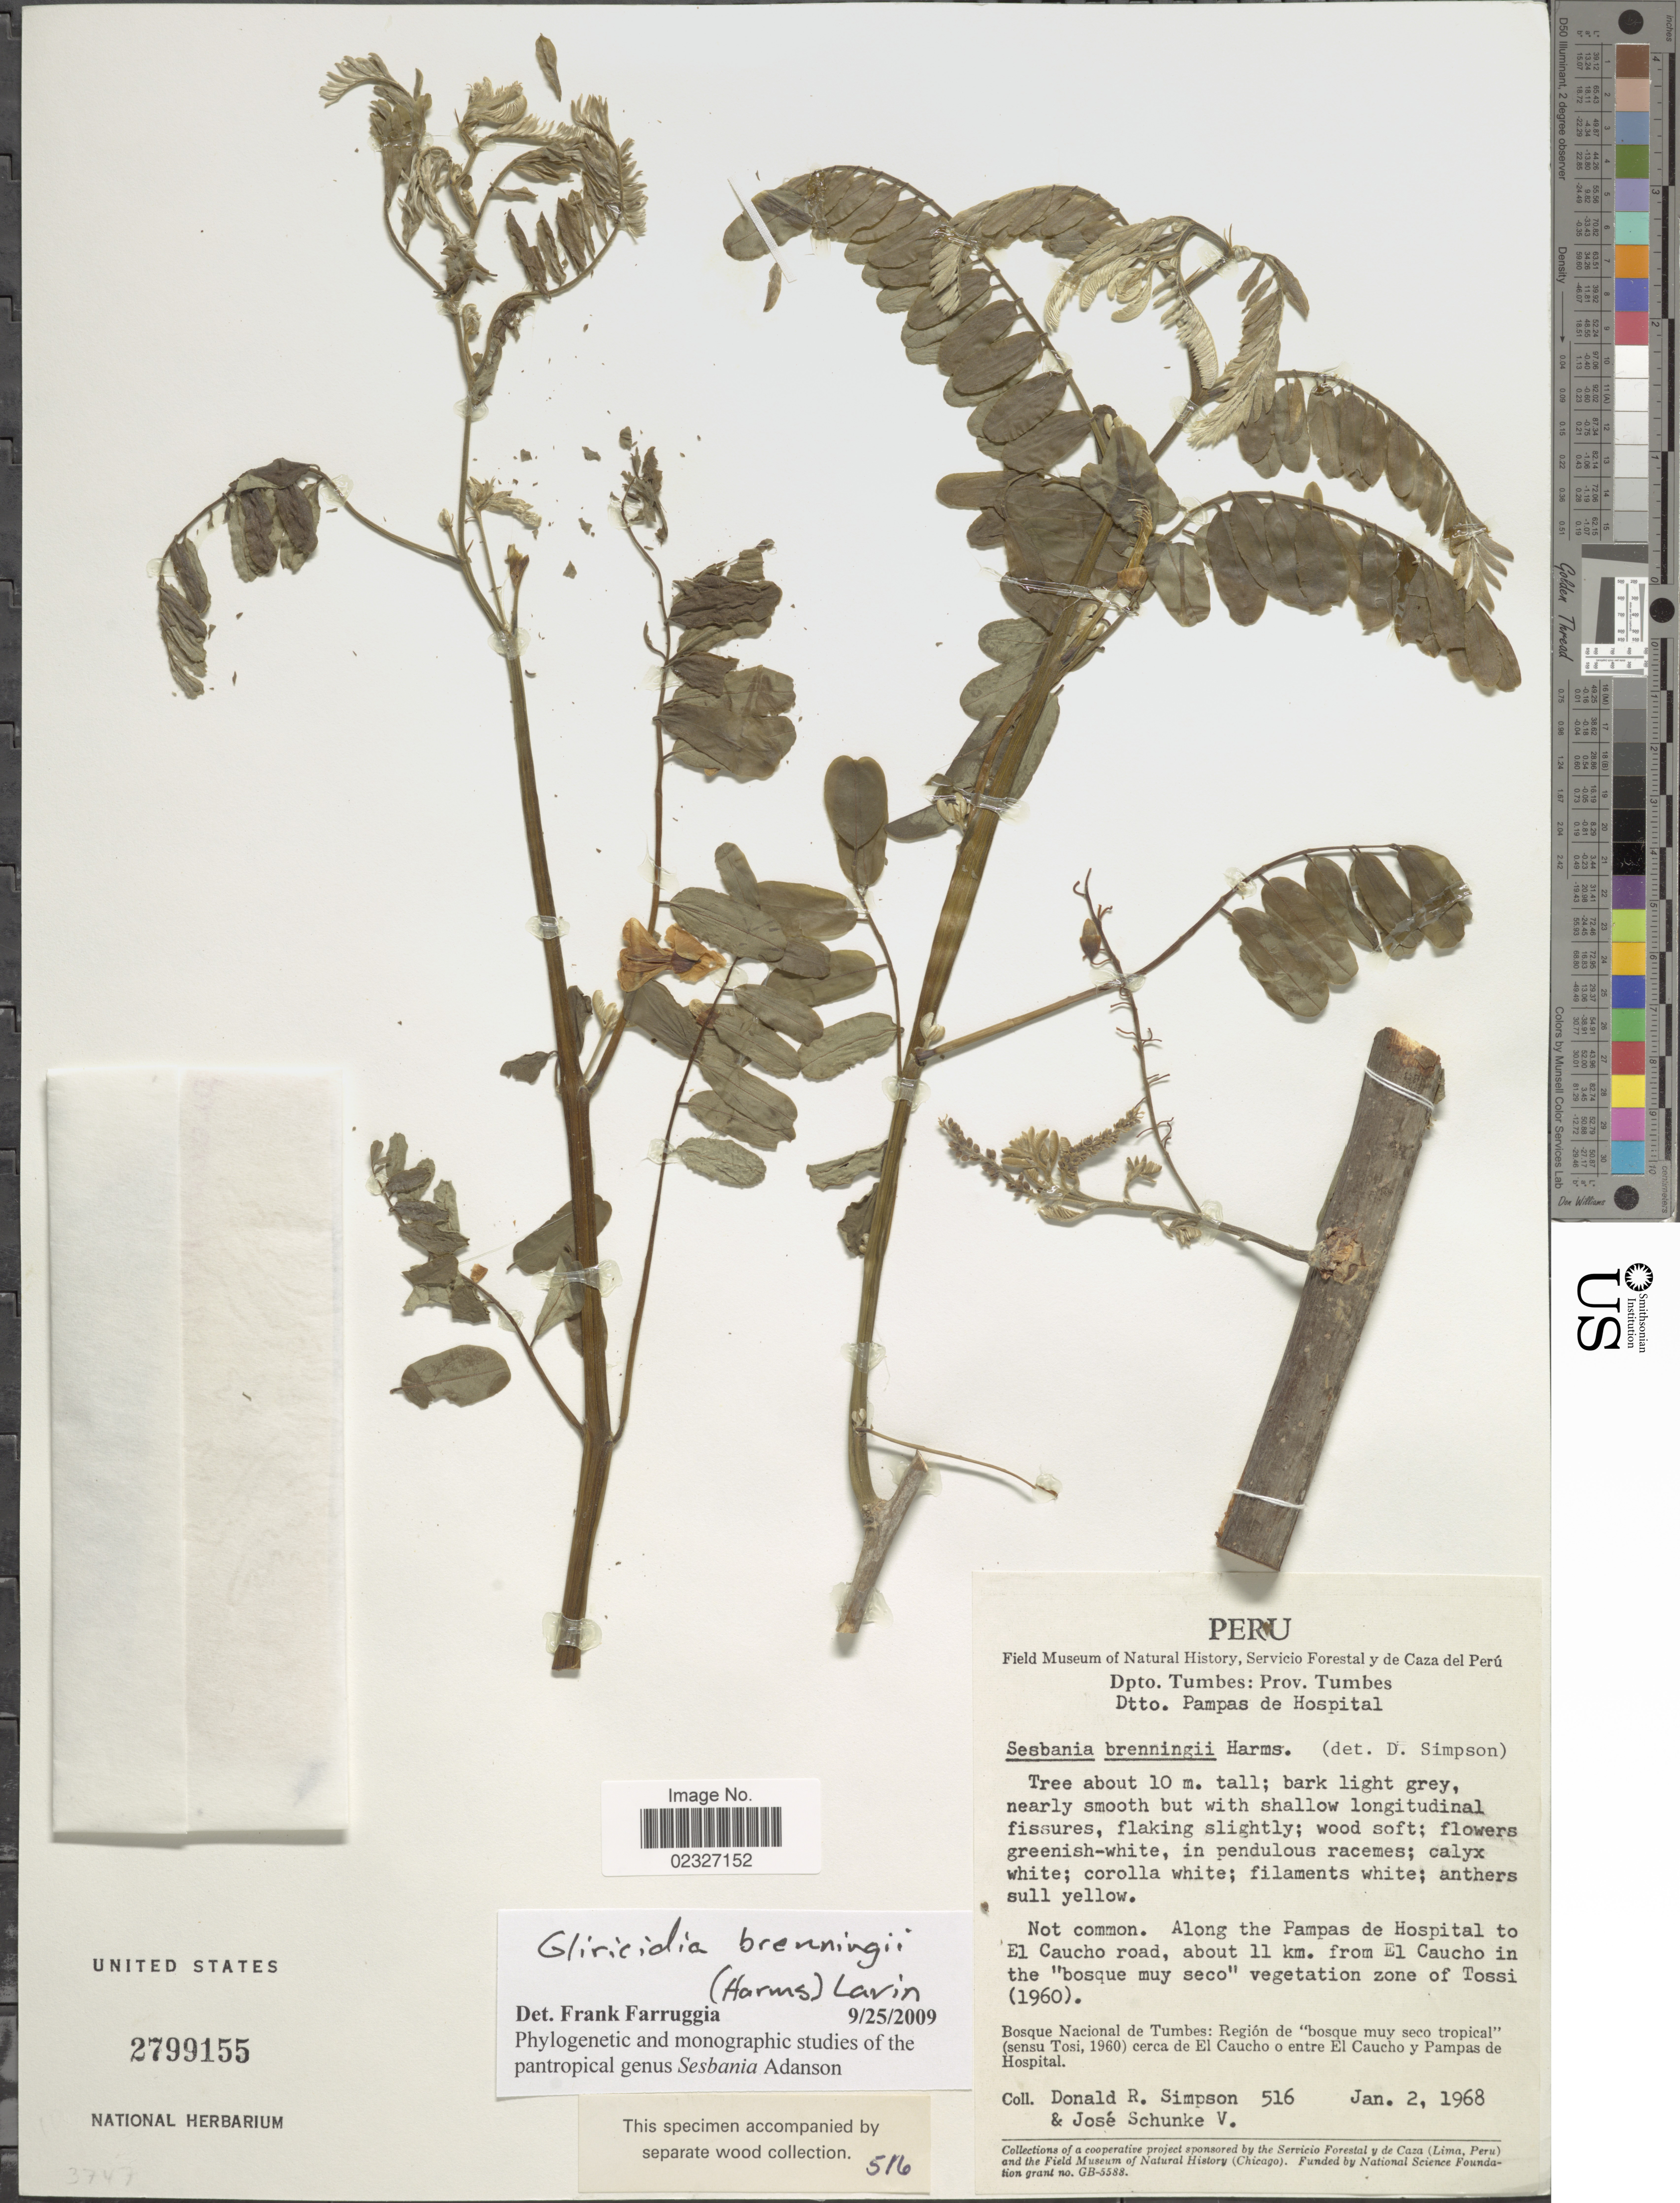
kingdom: Plantae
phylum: Tracheophyta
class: Magnoliopsida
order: Fabales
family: Fabaceae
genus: Gliricidia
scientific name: Gliricidia brenningii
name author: (Harms) Lavin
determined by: Farruggia, Frank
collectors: D. R. Simpson & J. Schunke Vigo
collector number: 516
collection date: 1968-01-02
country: Peru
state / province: Tumbes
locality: Dpto. Tumbes: Dtto Pampas de Hospital. Along the Pampas de Hospital to El Caucho road, about 11 km from El caucho in the 'bosque muy seco' vgetation zone of Tossi (1960). Bosque Nacional de Tumbes: regi'n de 'bosque muy seco tropical' (sensu Tosi, 1960) cerca de El Caucho o entre El Caucho y Pampas de Hospital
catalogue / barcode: US 2799155